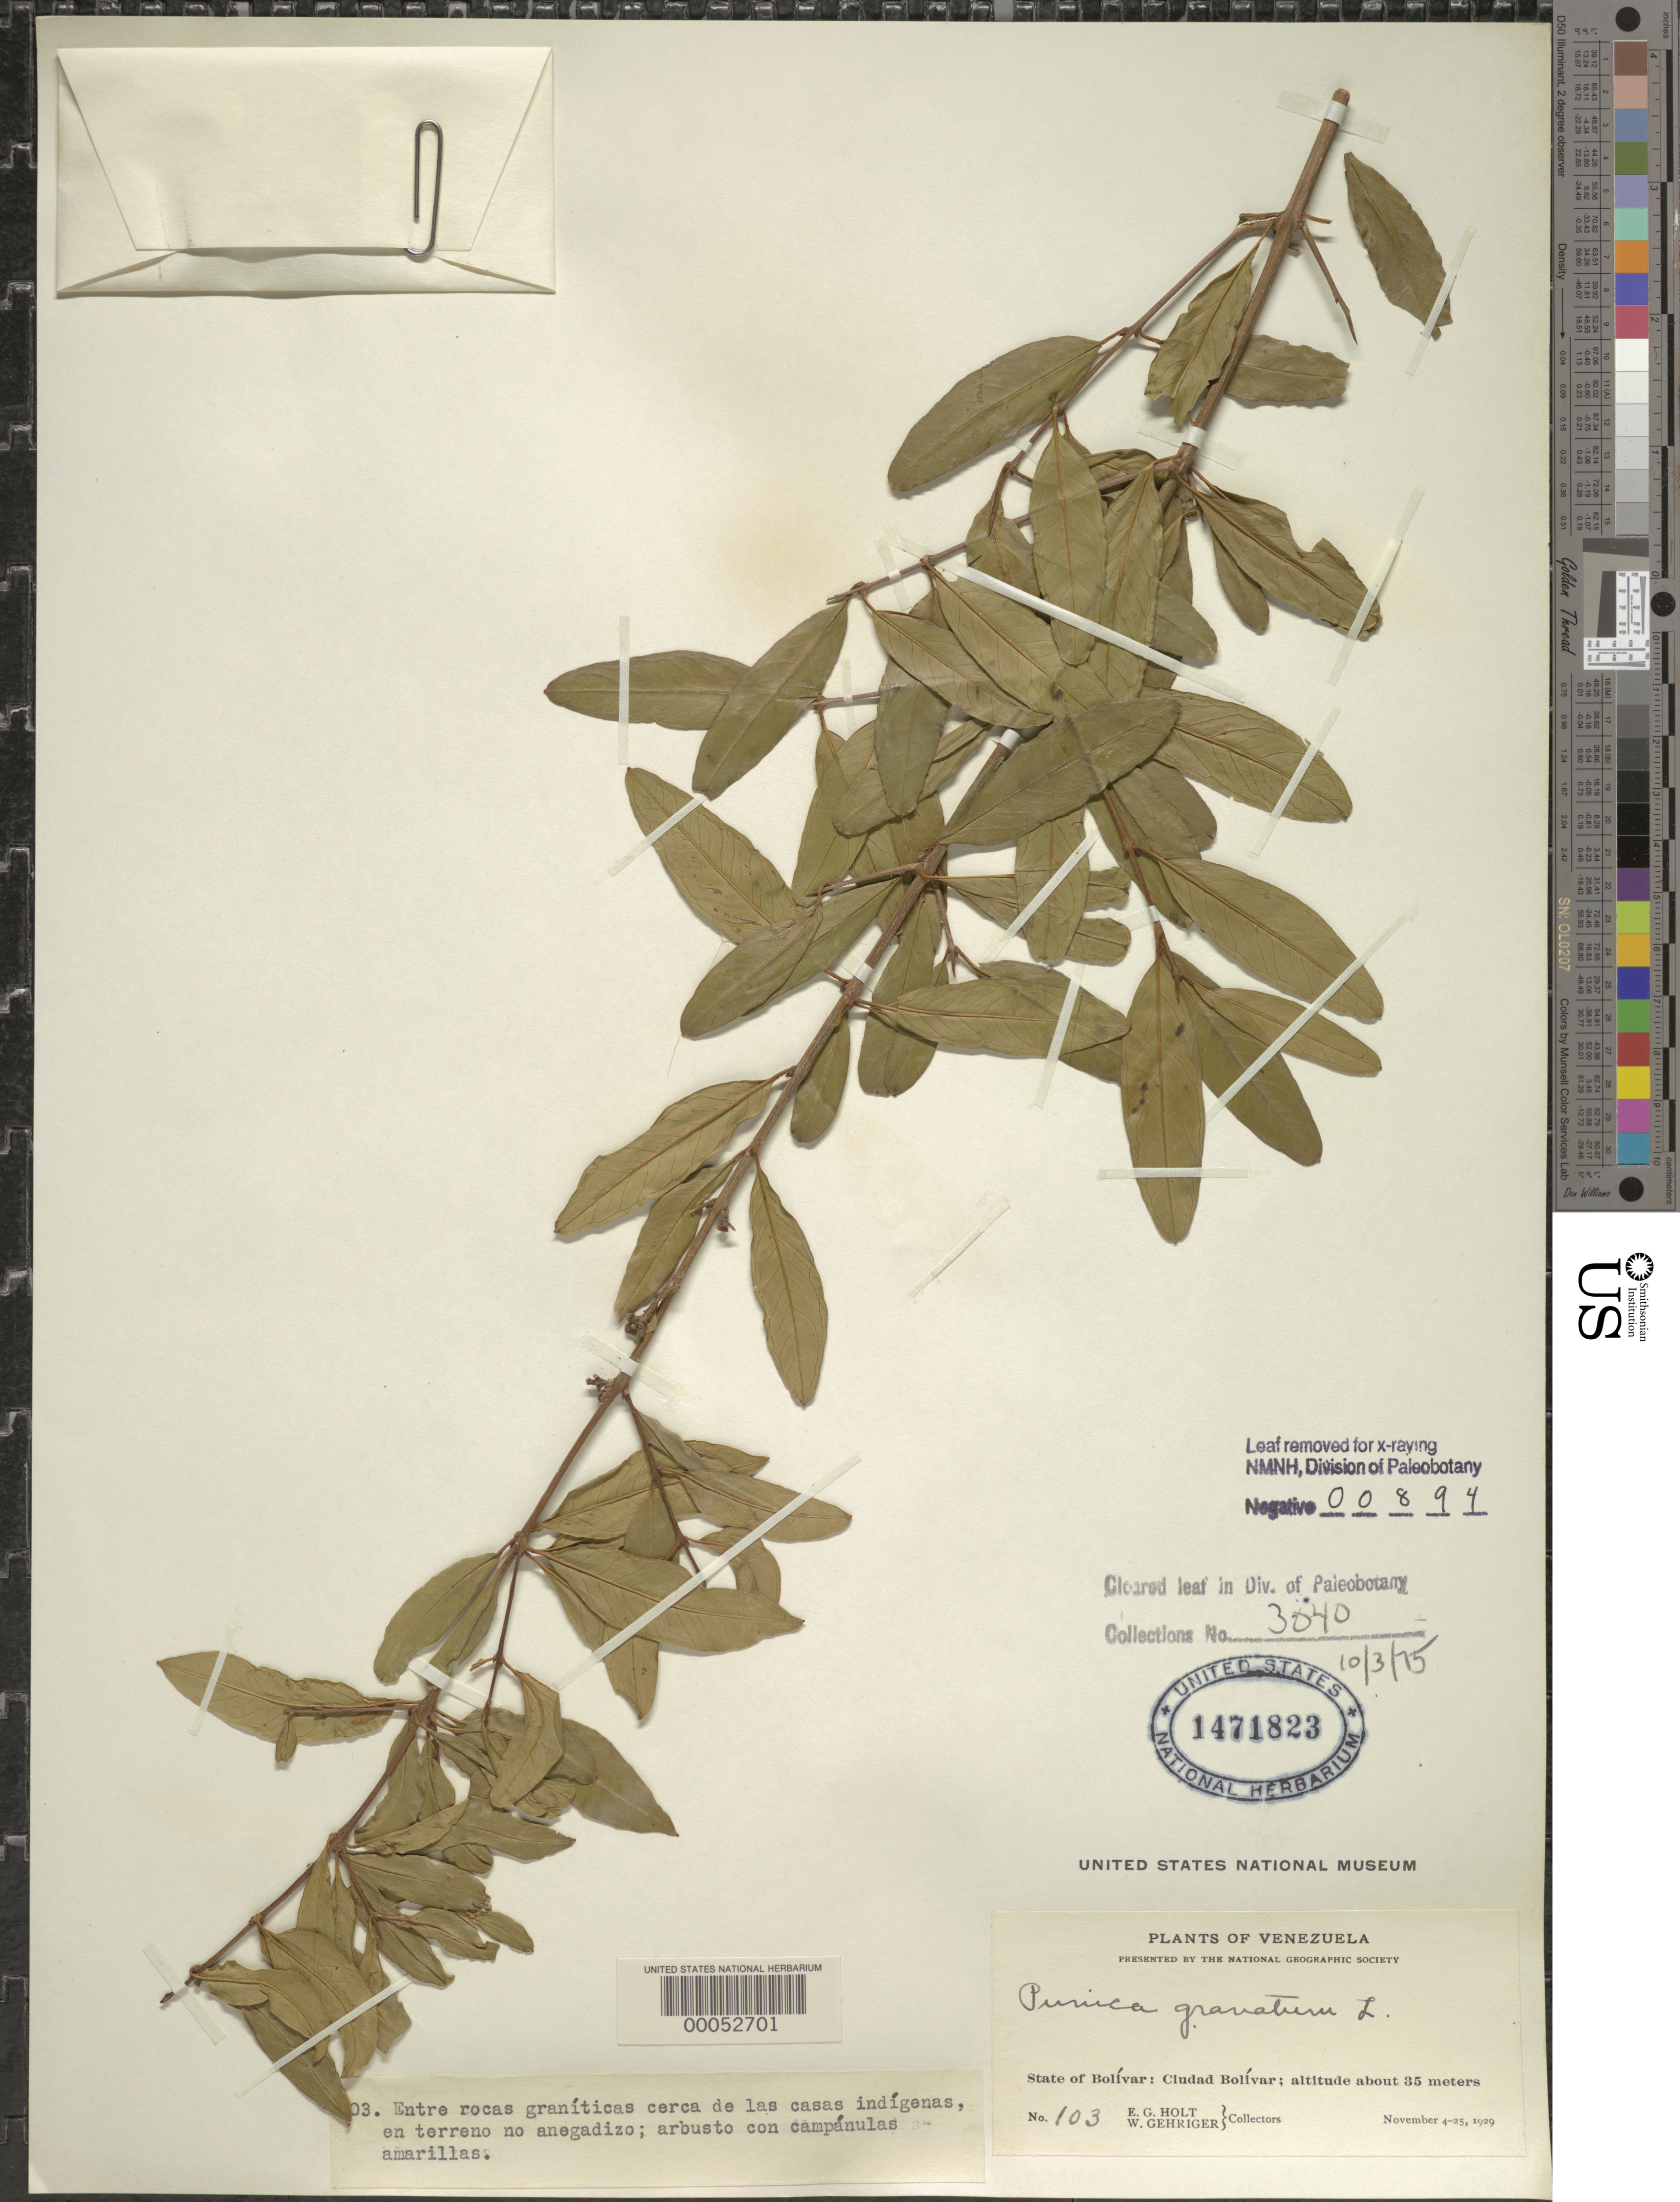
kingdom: Plantae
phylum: Tracheophyta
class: Magnoliopsida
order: Myrtales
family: Lythraceae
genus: Punica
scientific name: Punica granatum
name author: L.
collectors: W. Gehriger & E. Holt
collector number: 103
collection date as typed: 04 Nov 1929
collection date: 1929-11-04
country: Venezuela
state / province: Bolivar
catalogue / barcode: US 1471823